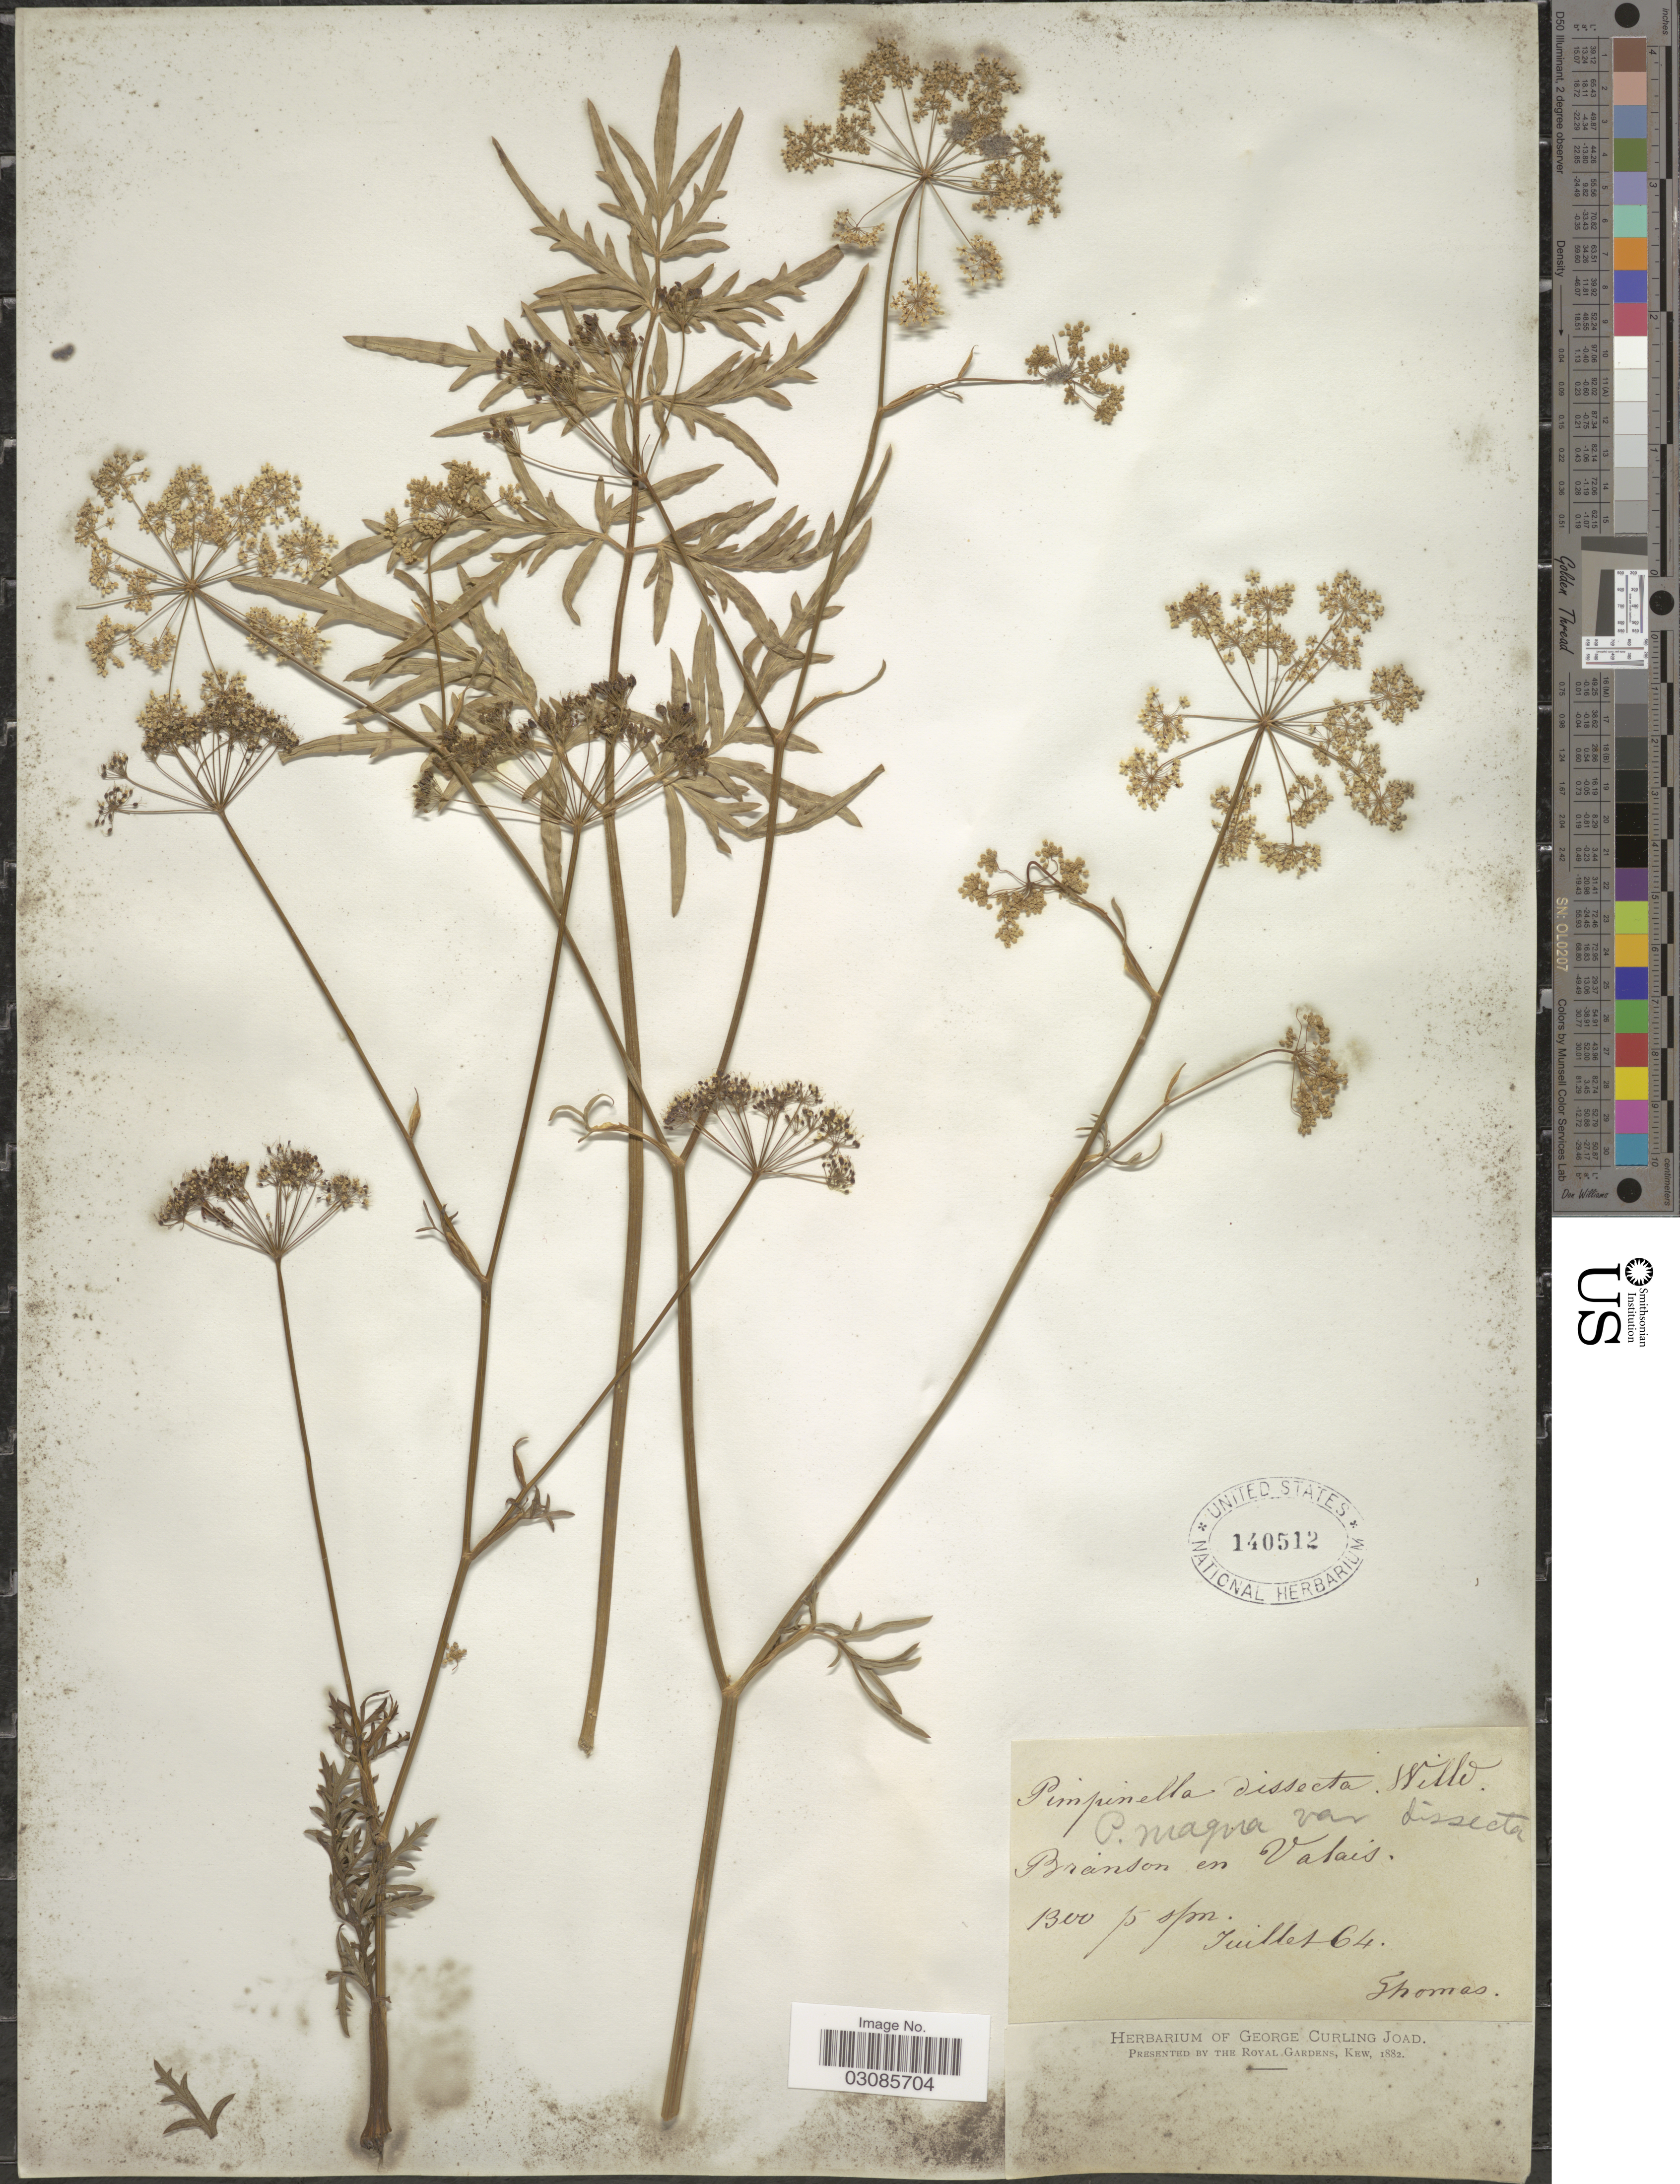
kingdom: Plantae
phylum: Tracheophyta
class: Magnoliopsida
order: Apiales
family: Apiaceae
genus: Pimpinella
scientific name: Pimpinella magna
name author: L.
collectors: -- Thomas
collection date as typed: Transcribed d/m/y: /7/64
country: Switzerland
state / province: Valais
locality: Branson en Valais.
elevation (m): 1300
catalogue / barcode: US 140512